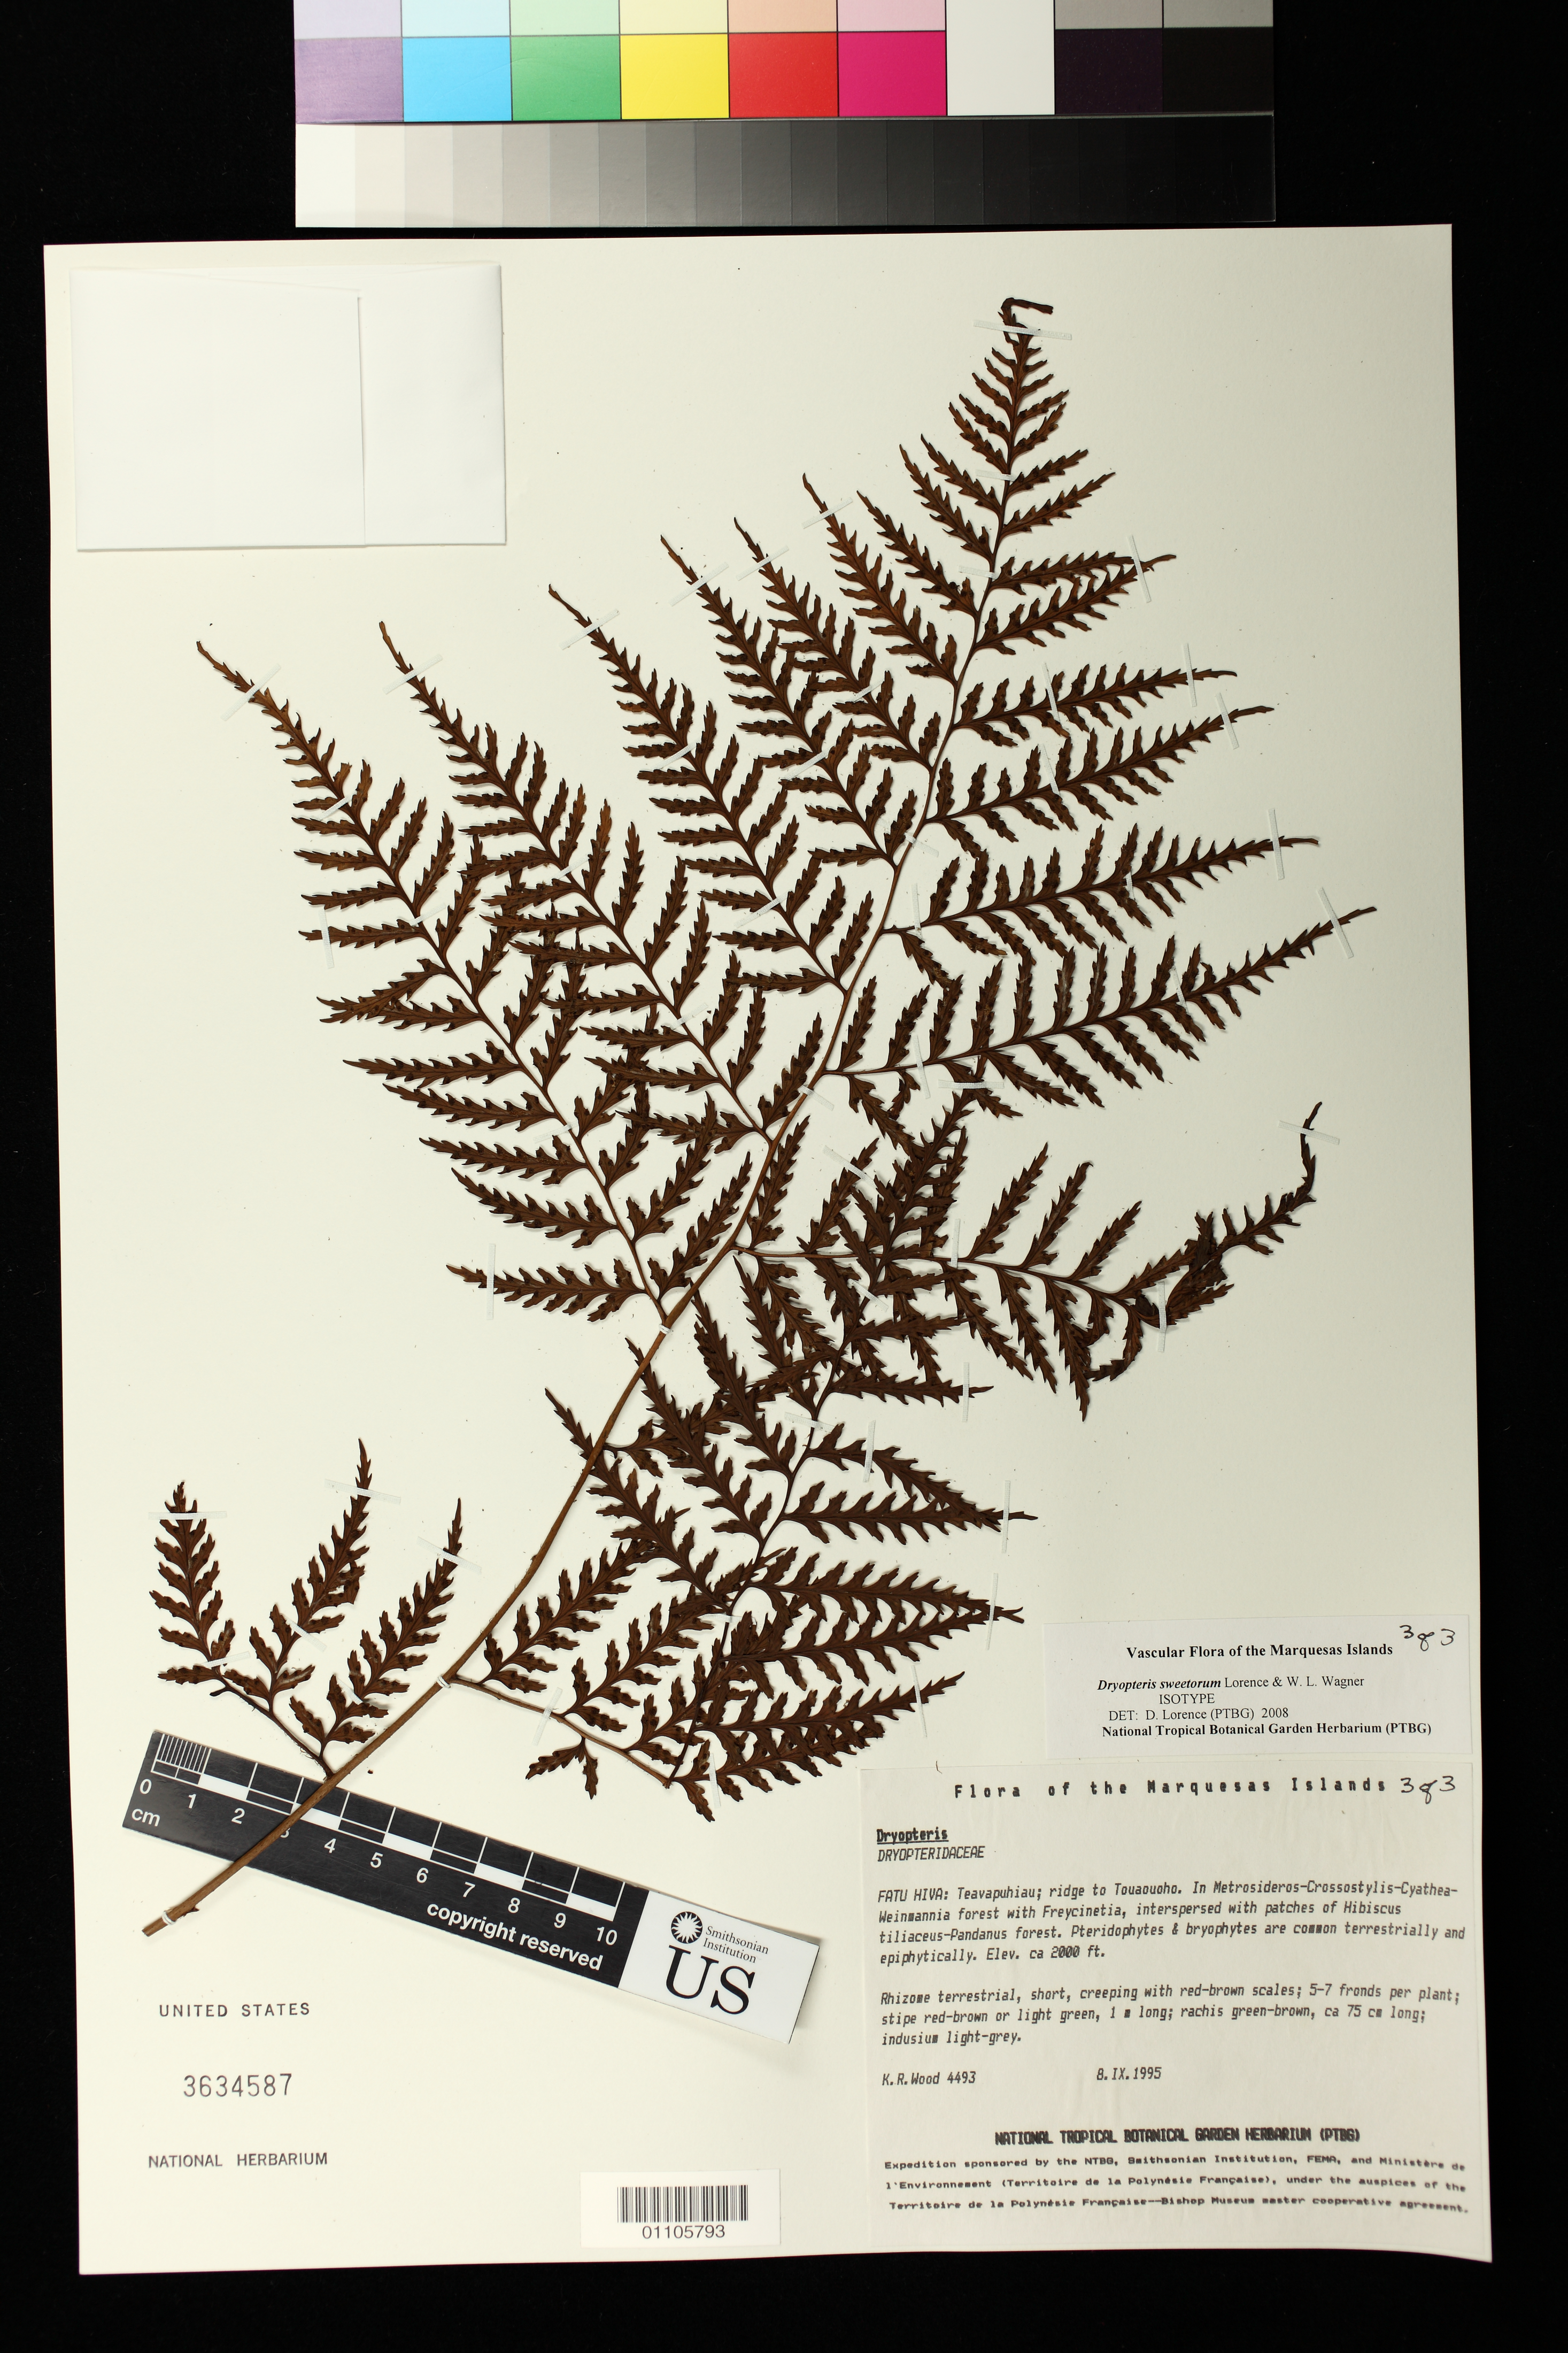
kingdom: Plantae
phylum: Tracheophyta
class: Polypodiopsida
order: Polypodiales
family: Dryopteridaceae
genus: Dryopteris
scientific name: Dryopteris sweetiorum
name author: Lorence & W.L. Wagner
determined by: Lorence, David H., (PTBG), National Tropical Botanical Garden (UNITED STATES)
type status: Isotype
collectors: K. R. Wood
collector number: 4493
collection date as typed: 8 September 1995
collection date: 1995-09-08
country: French Polynesia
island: Fatu Hiva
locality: Fatu Hiva: Teavapuhiau, ridge to Touaouoho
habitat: Metrosideros-Crossostylis-Cyathea-Weinmannia forest with Freycinetia, interspersed with patches of Hibiscus tiliaceus-Pandanus forest. Pteridophytes & bryophytes are common terrestrially and epiphytically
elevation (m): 610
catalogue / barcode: US 3634587